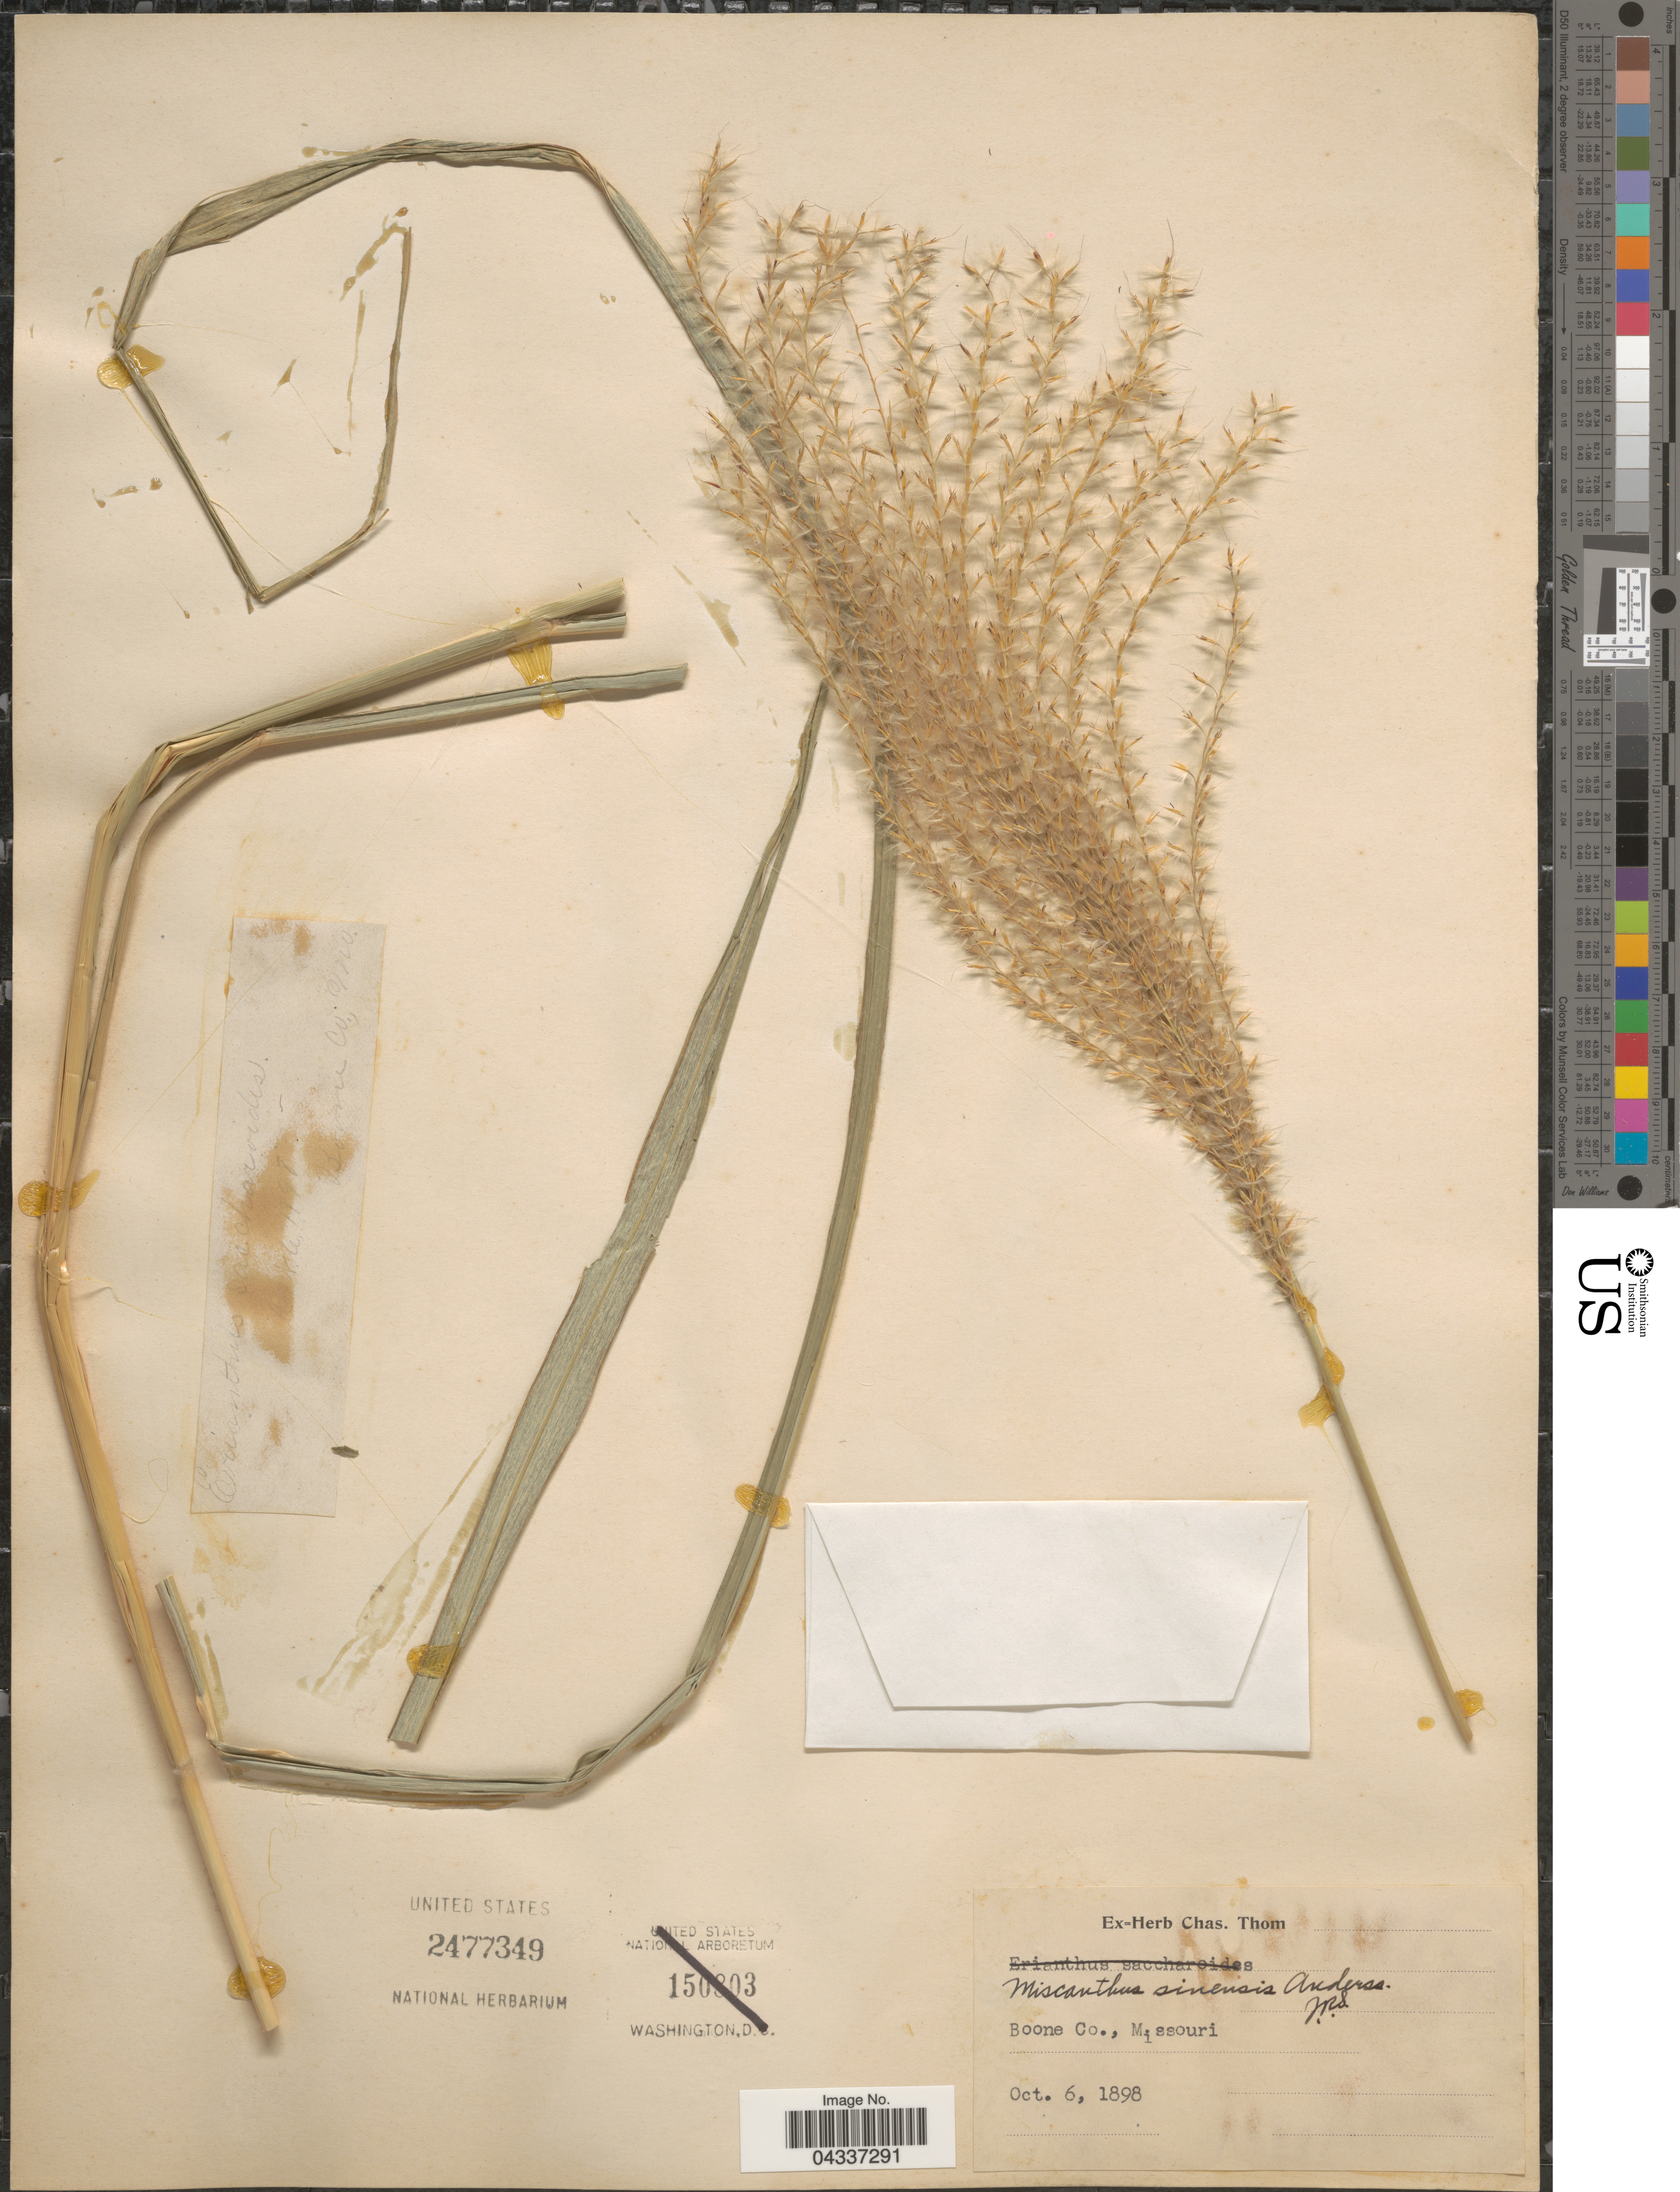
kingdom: Plantae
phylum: Tracheophyta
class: Liliopsida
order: Poales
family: Poaceae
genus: Miscanthus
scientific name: Miscanthus sinensis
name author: Andersson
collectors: Ex herb. Chas. Thom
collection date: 1898-10-06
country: United States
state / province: Missouri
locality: Boone Co.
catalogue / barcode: US 2477349